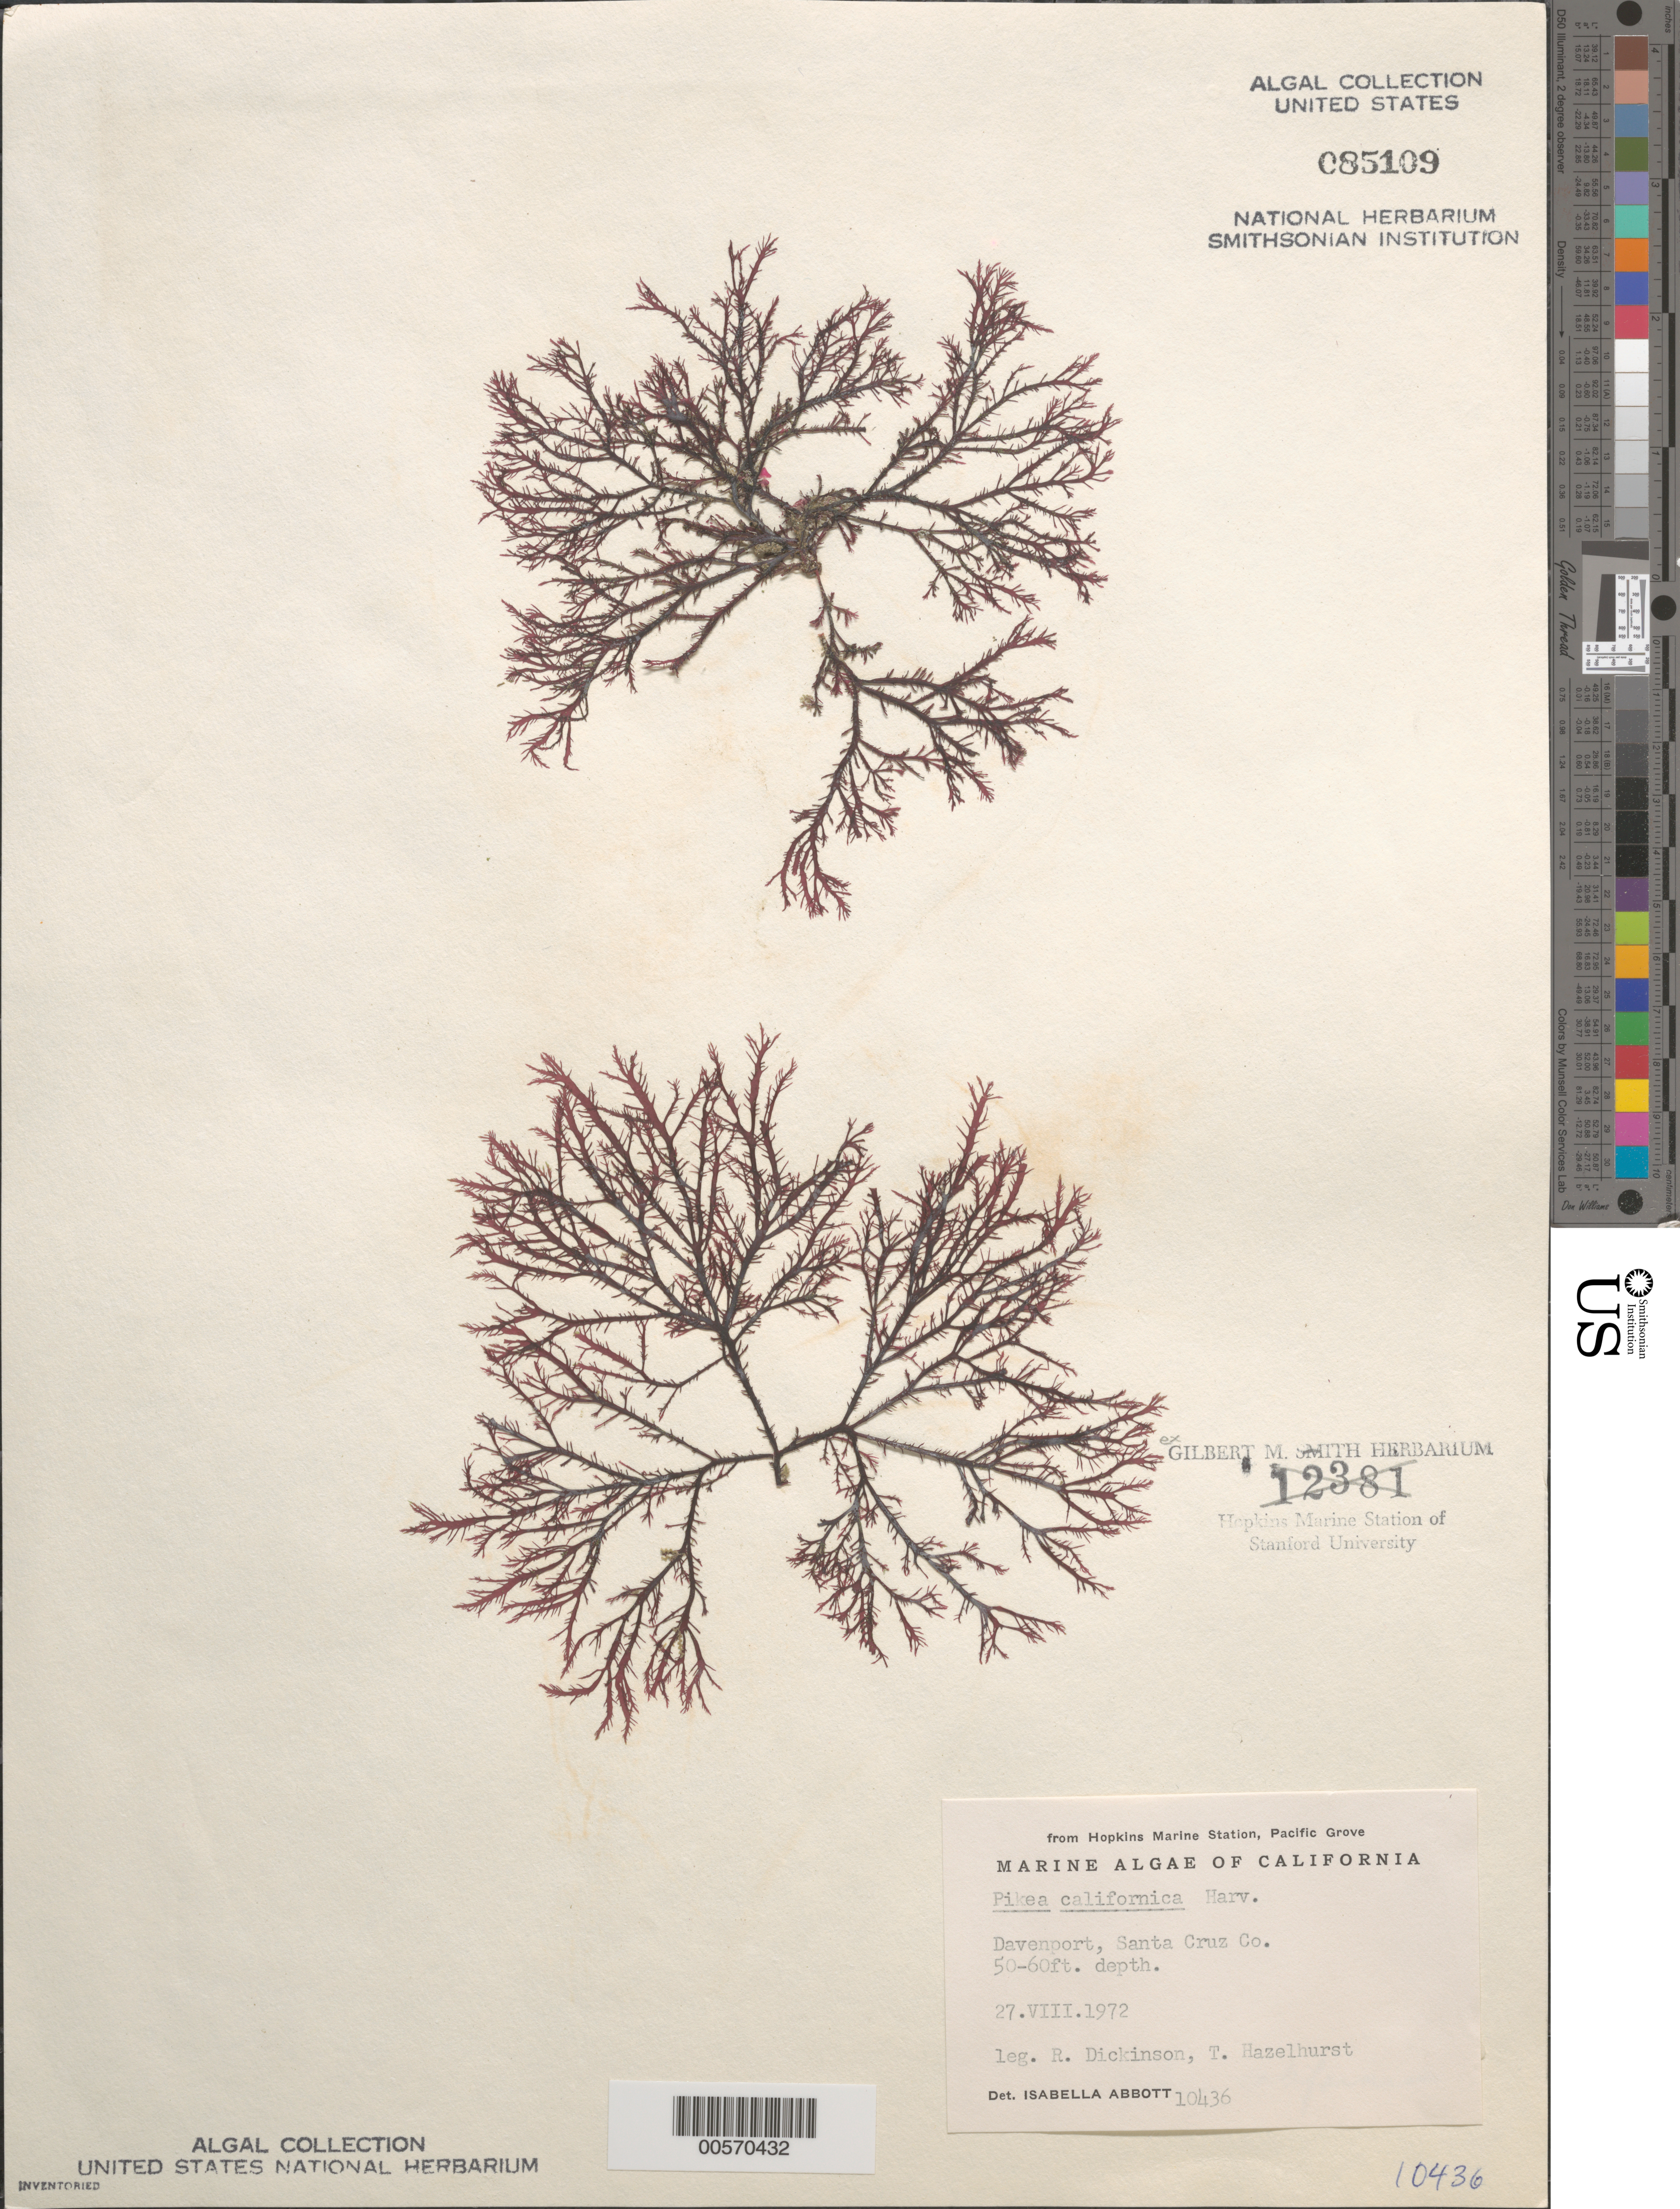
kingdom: Plantae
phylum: Rhodophyta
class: Florideophyceae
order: Gigartinales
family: Dumontiaceae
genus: Pikea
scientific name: Pikea californica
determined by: Abbott, Isabella A.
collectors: R. Dickinson & T. Hazelhurst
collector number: IAA 10436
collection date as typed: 27 Aug 1972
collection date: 1972-08-27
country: United States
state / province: California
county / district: Santa Cruz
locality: Davenport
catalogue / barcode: US 85109